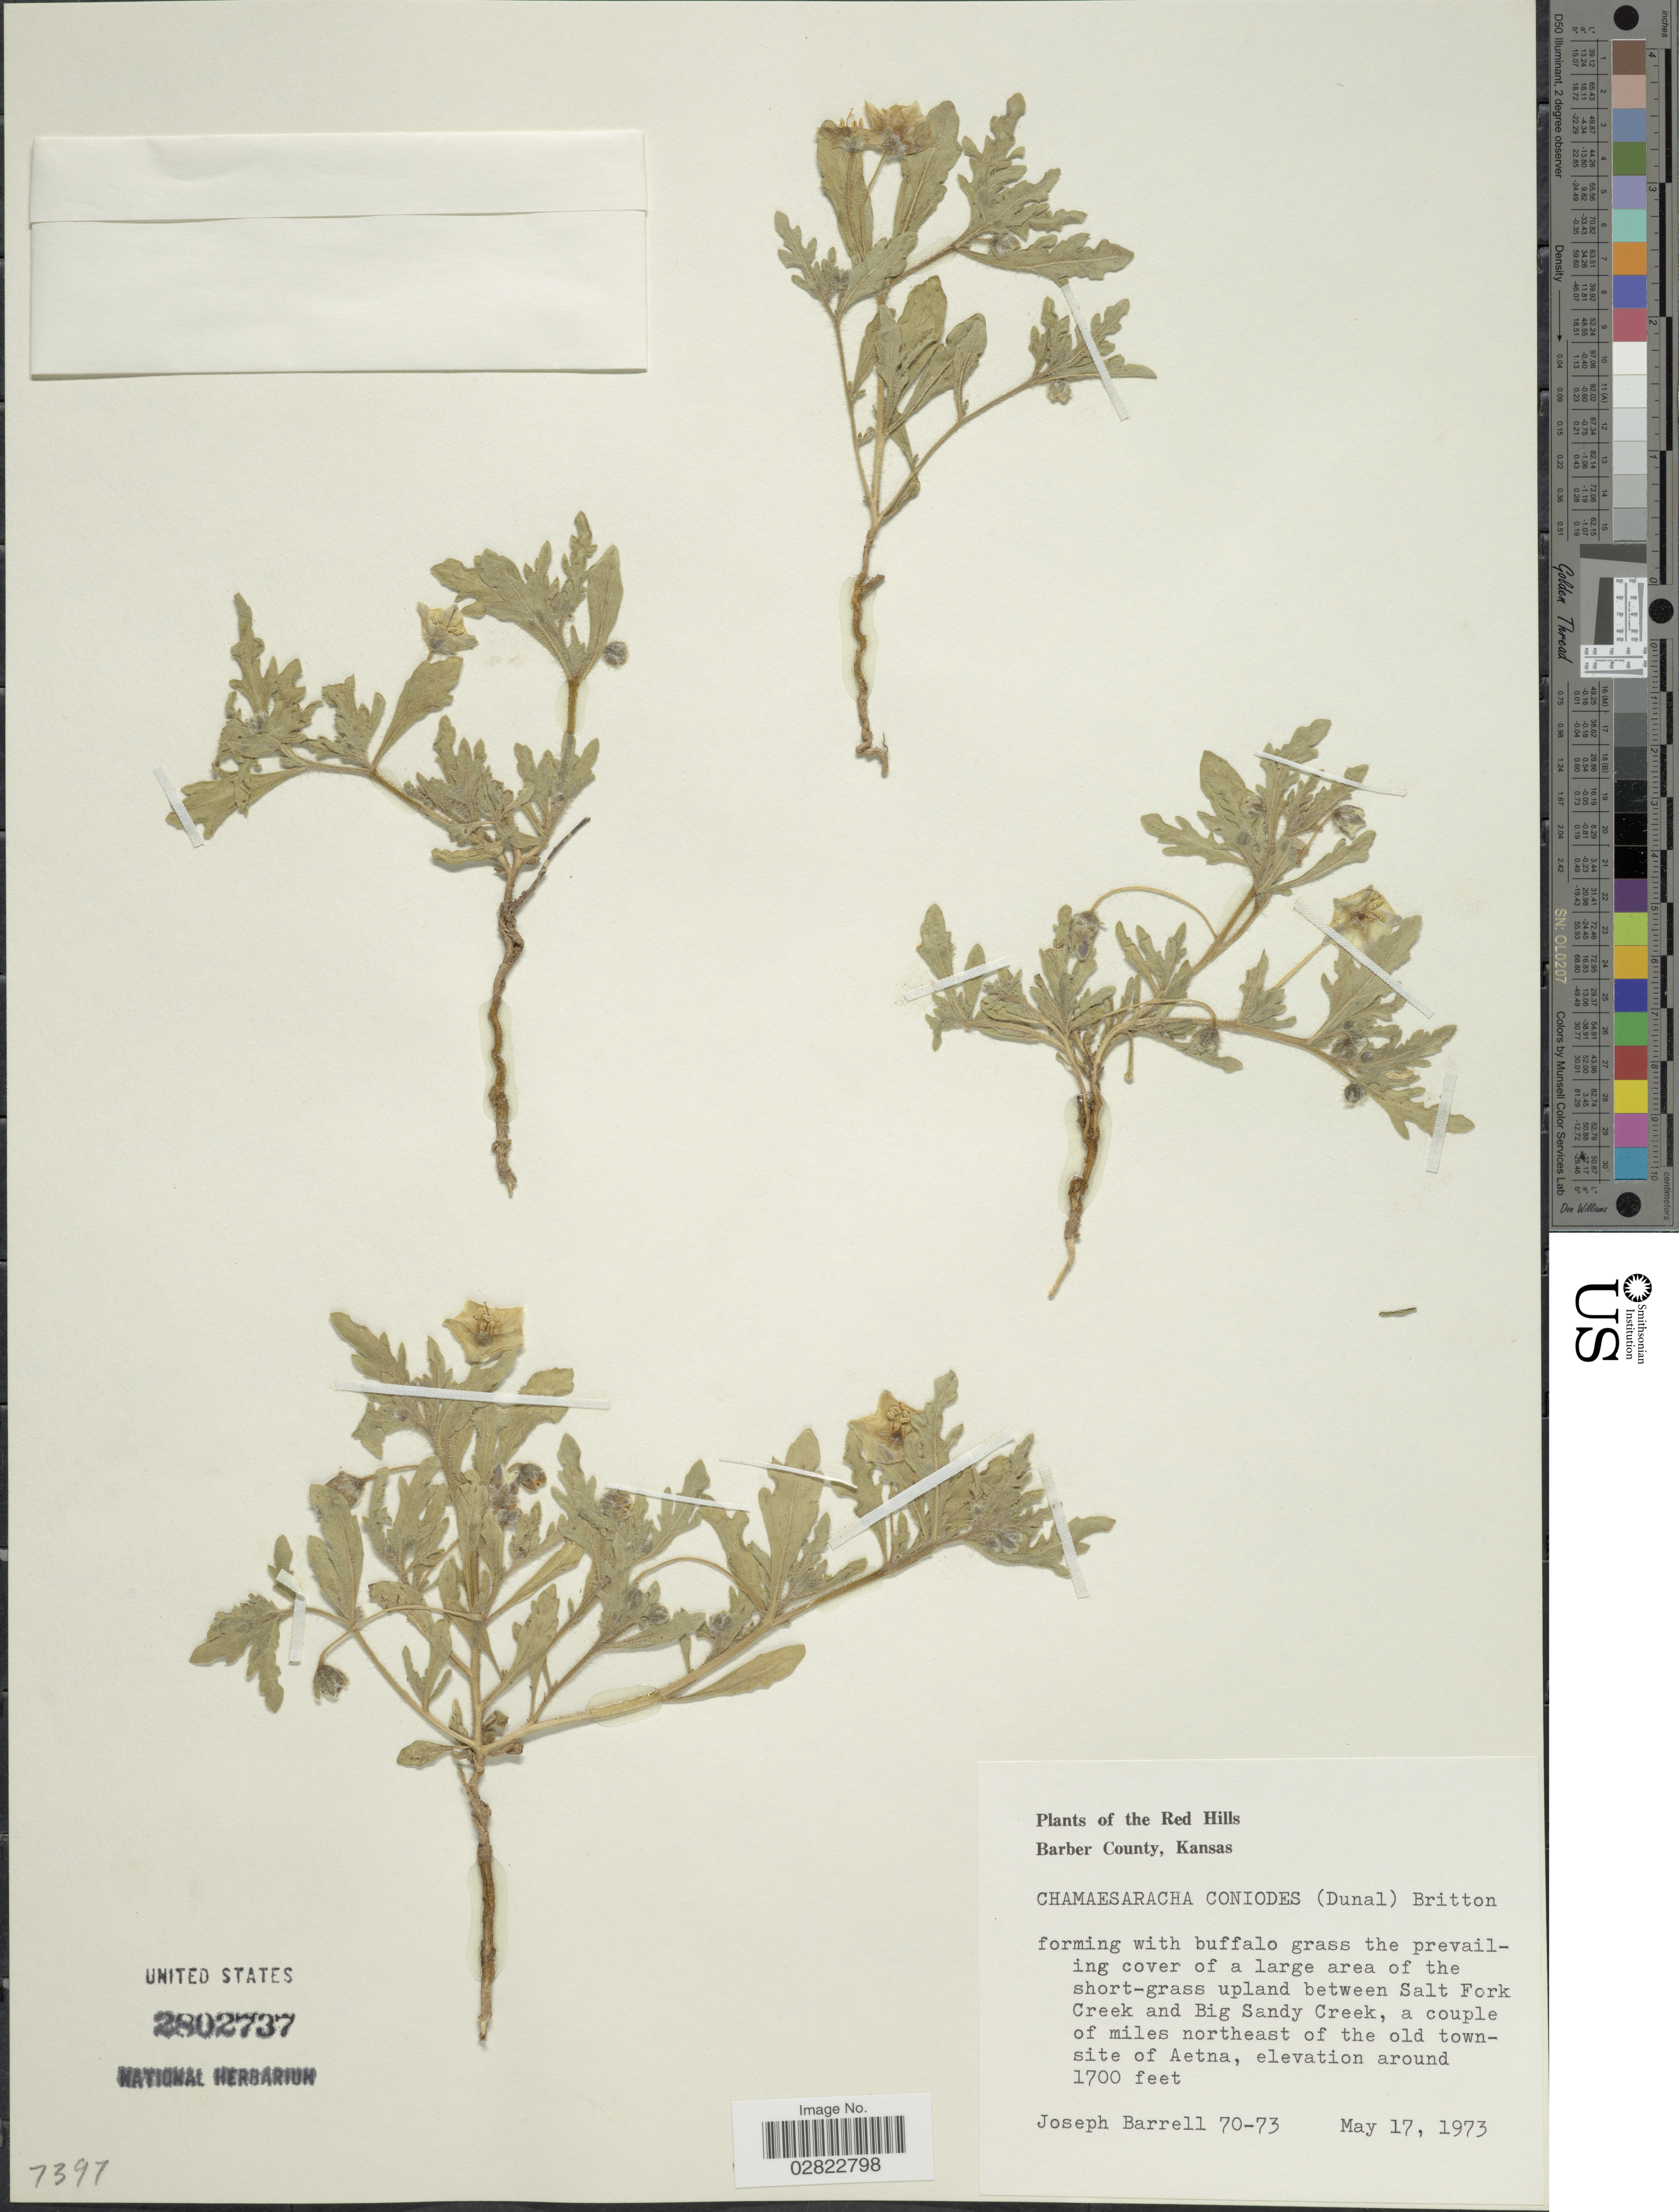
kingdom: Plantae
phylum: Tracheophyta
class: Magnoliopsida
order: Solanales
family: Solanaceae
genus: Chamaesaracha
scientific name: Chamaesaracha coniodes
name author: (Moric. ex Dunal) Britton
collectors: J. Barrell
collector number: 70-73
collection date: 1973-05-17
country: United States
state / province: Kansas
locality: Red Hills, Barber County, forming with buffalo grass the prevailing cover of a large area of the short-grass upland between Salt Fork Creek and Big Sandy Creek, a couple of miles northeast of the old townsite of Aetna.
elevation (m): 518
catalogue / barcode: US 2802737